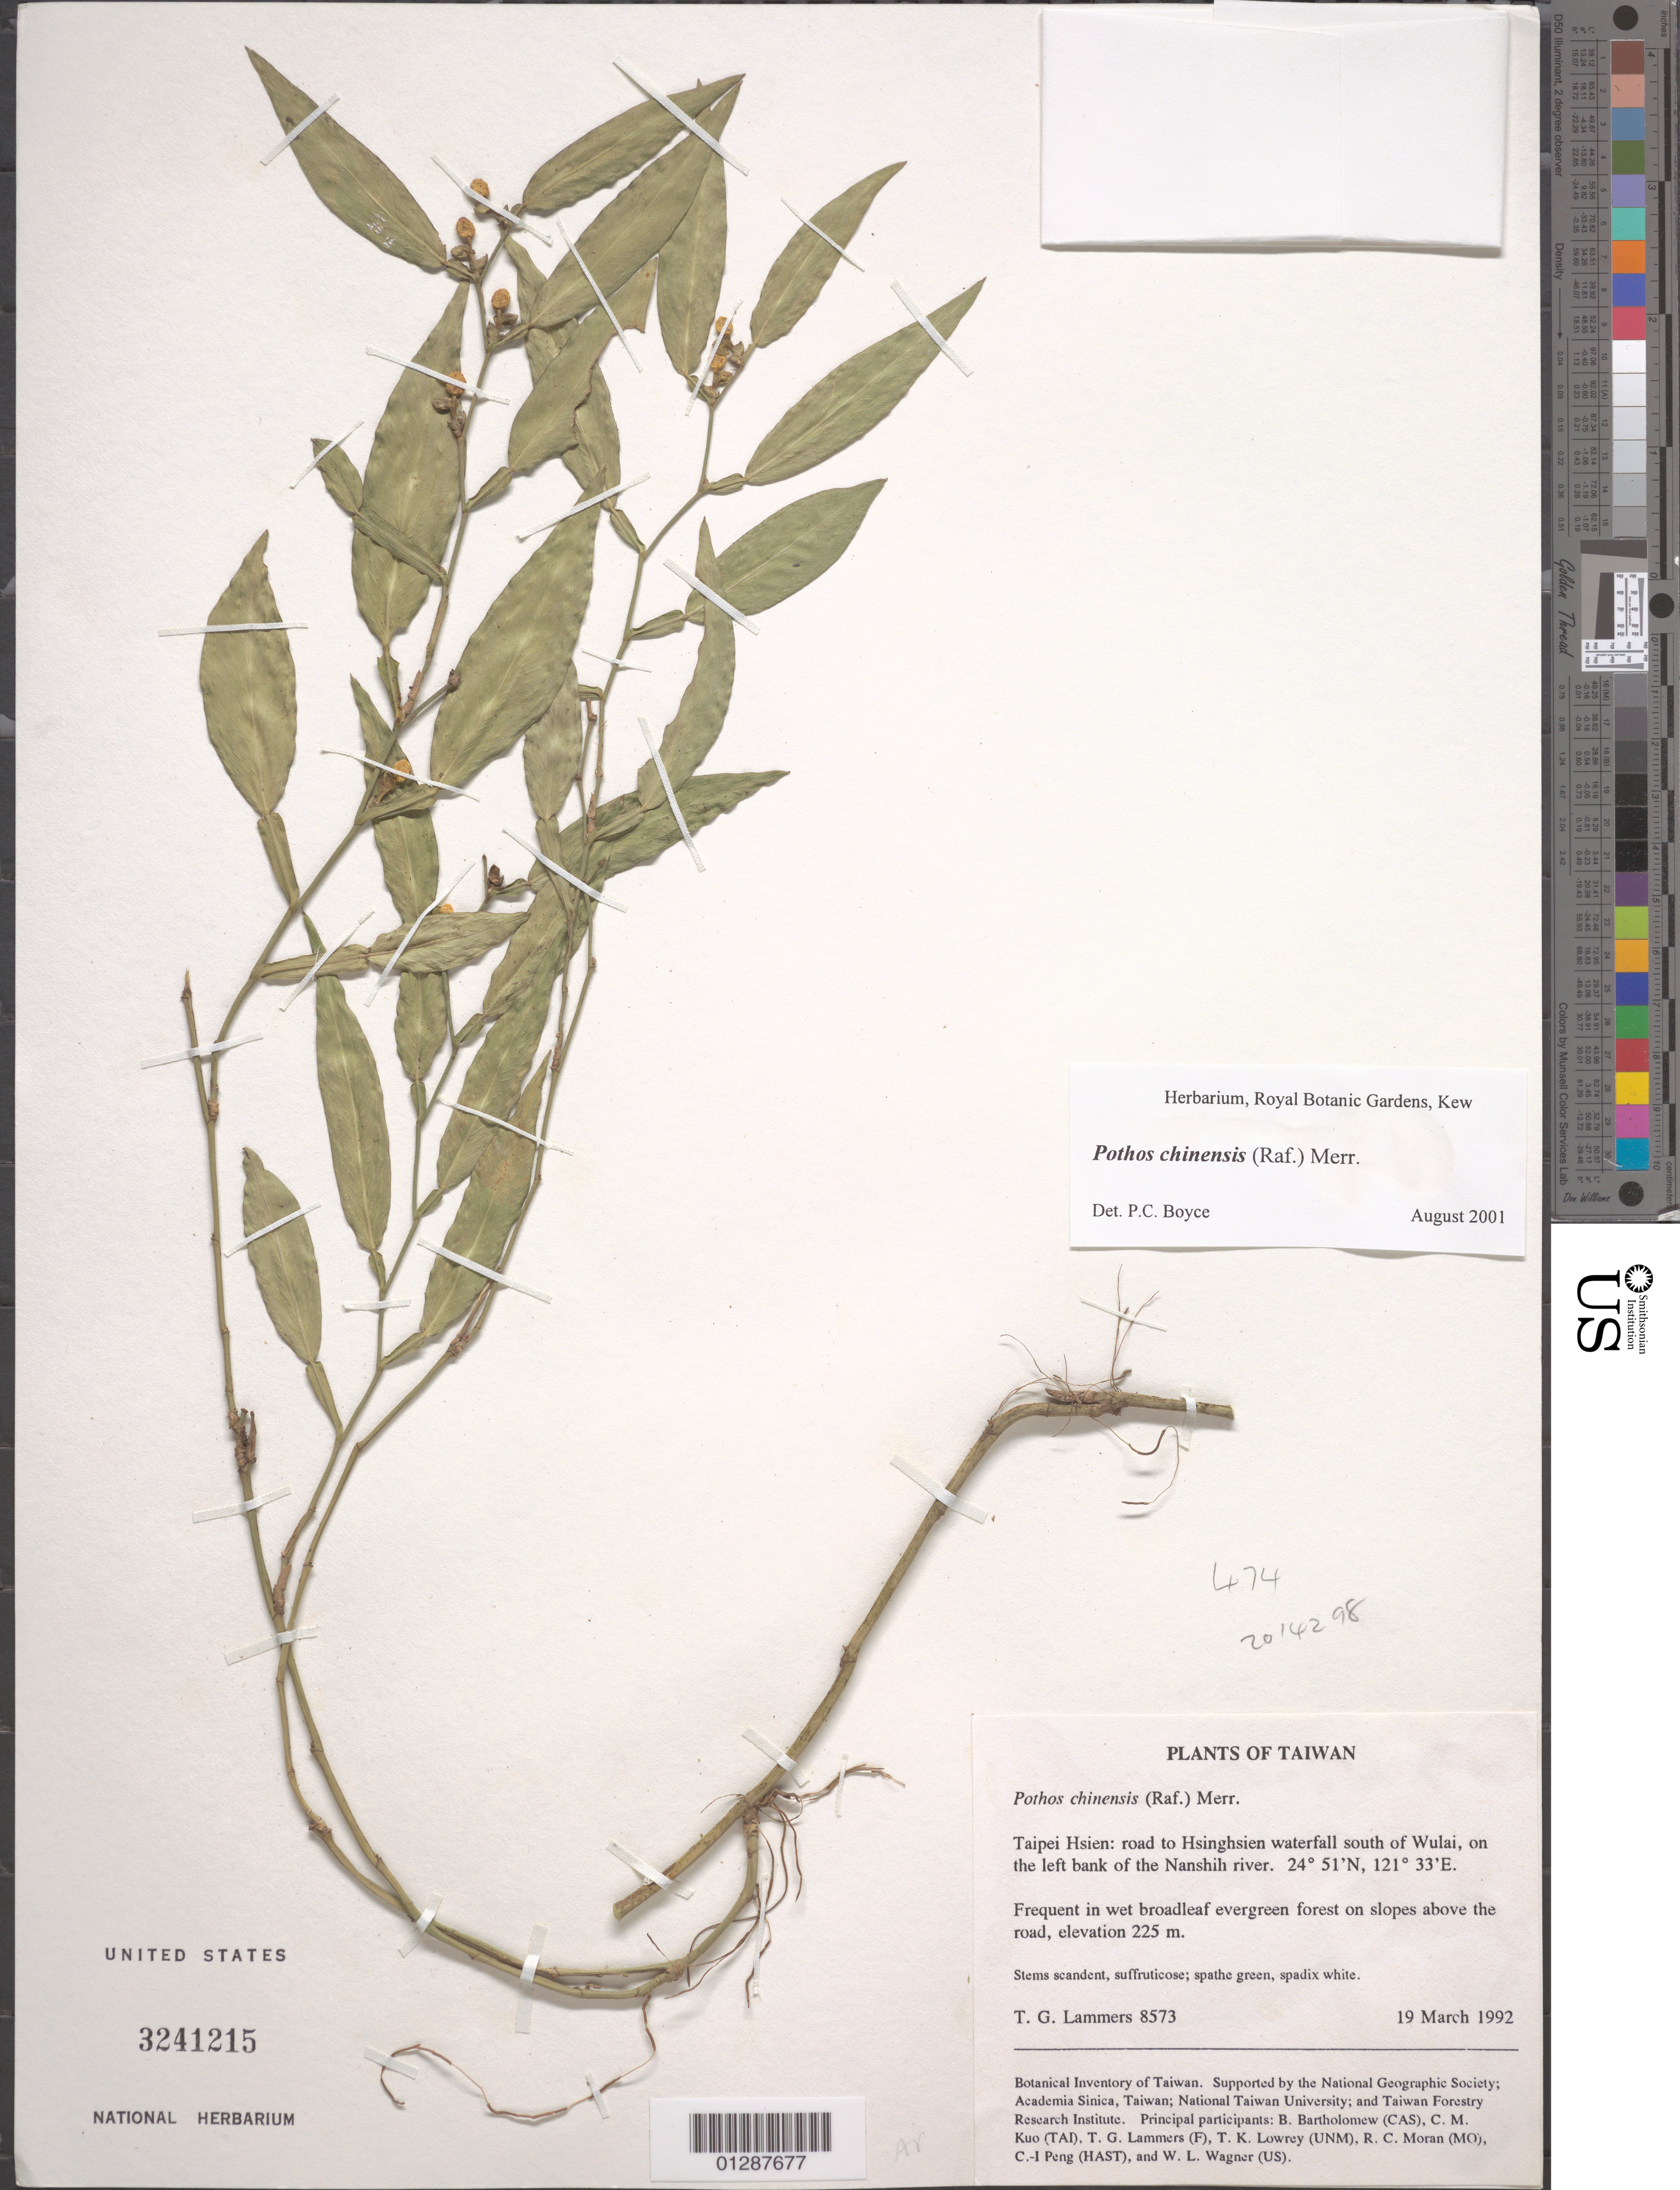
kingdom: Plantae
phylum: Tracheophyta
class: Liliopsida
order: Alismatales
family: Araceae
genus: Pothos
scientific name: Pothos chinensis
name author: (Raf.) Merr.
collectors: T. Lammers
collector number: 8573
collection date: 1992-03-19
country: Taiwan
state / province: Taipei City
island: Taiwan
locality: Taipei Hsien: road to Hsinghsien waterfall south of Wulai, on the left bank of the Nanshih river.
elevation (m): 225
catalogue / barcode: US 3241215